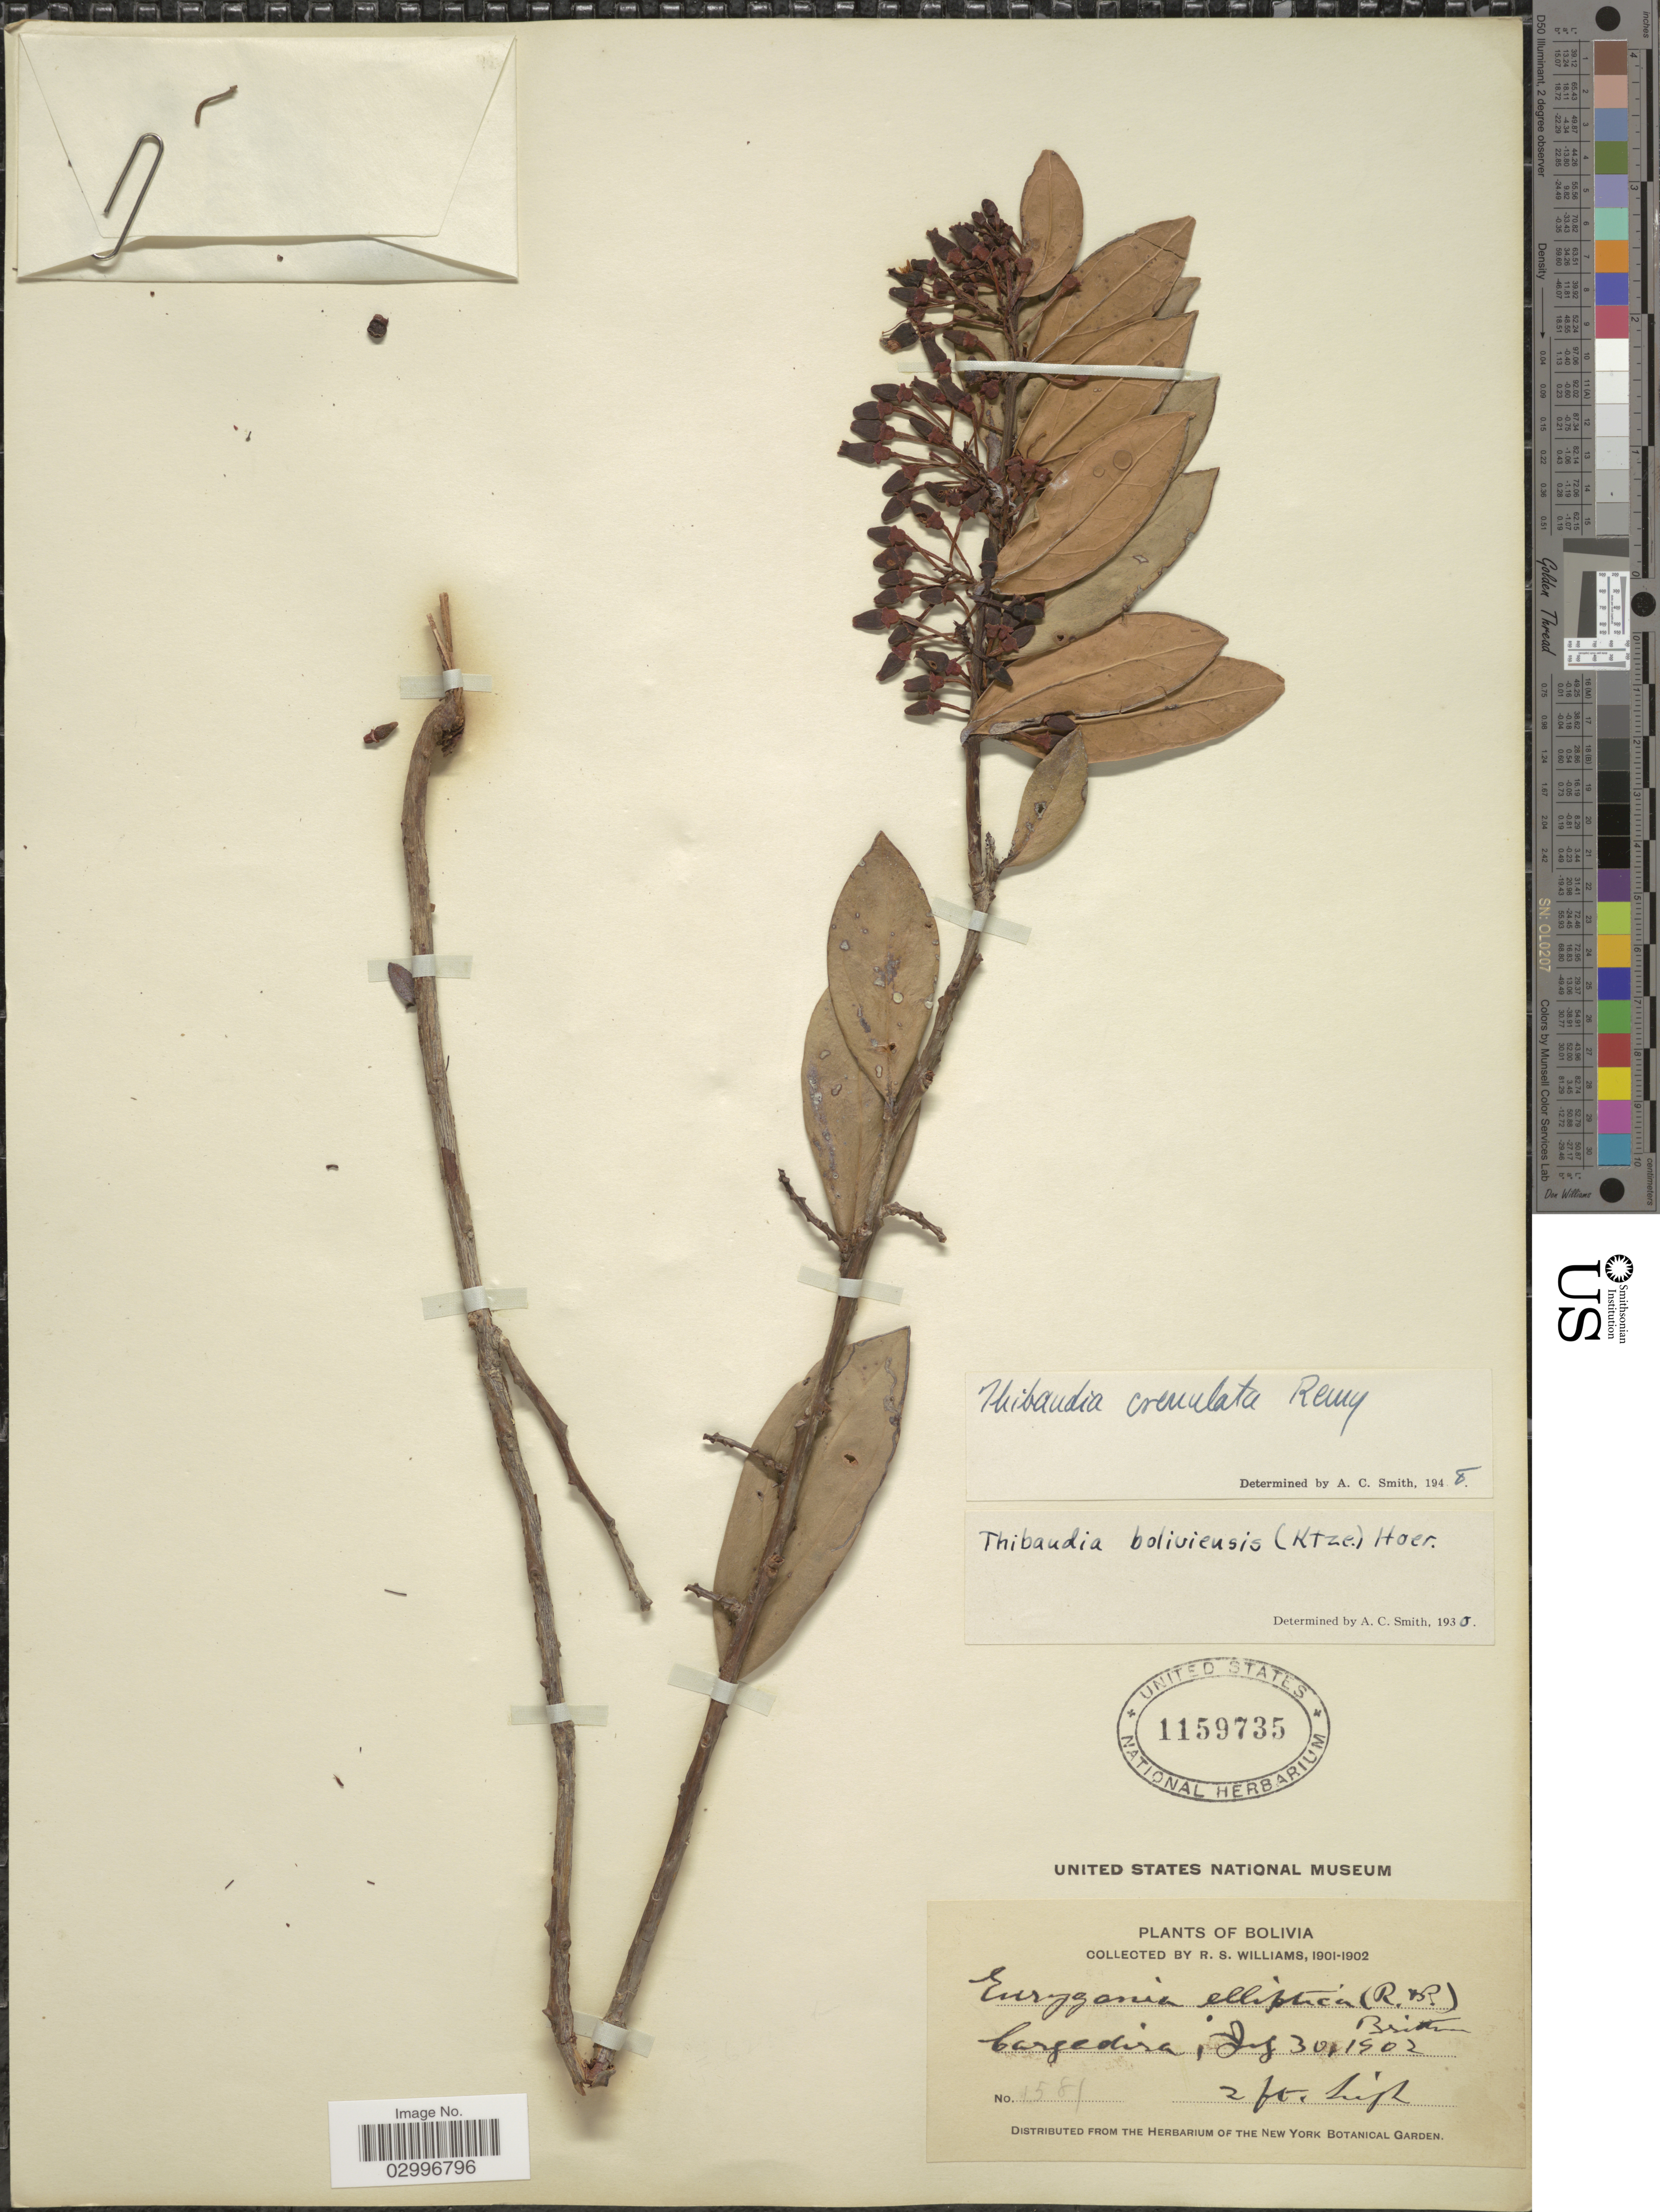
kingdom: Plantae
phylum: Tracheophyta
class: Magnoliopsida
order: Ericales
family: Ericaceae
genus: Thibaudia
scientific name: Thibaudia crenulata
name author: J. Rémy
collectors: R. S. Williams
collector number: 1581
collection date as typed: July 30, 1902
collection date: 1902-07-30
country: Bolivia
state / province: La Paz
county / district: Franz Tamayo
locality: Cargadira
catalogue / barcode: US 1159735